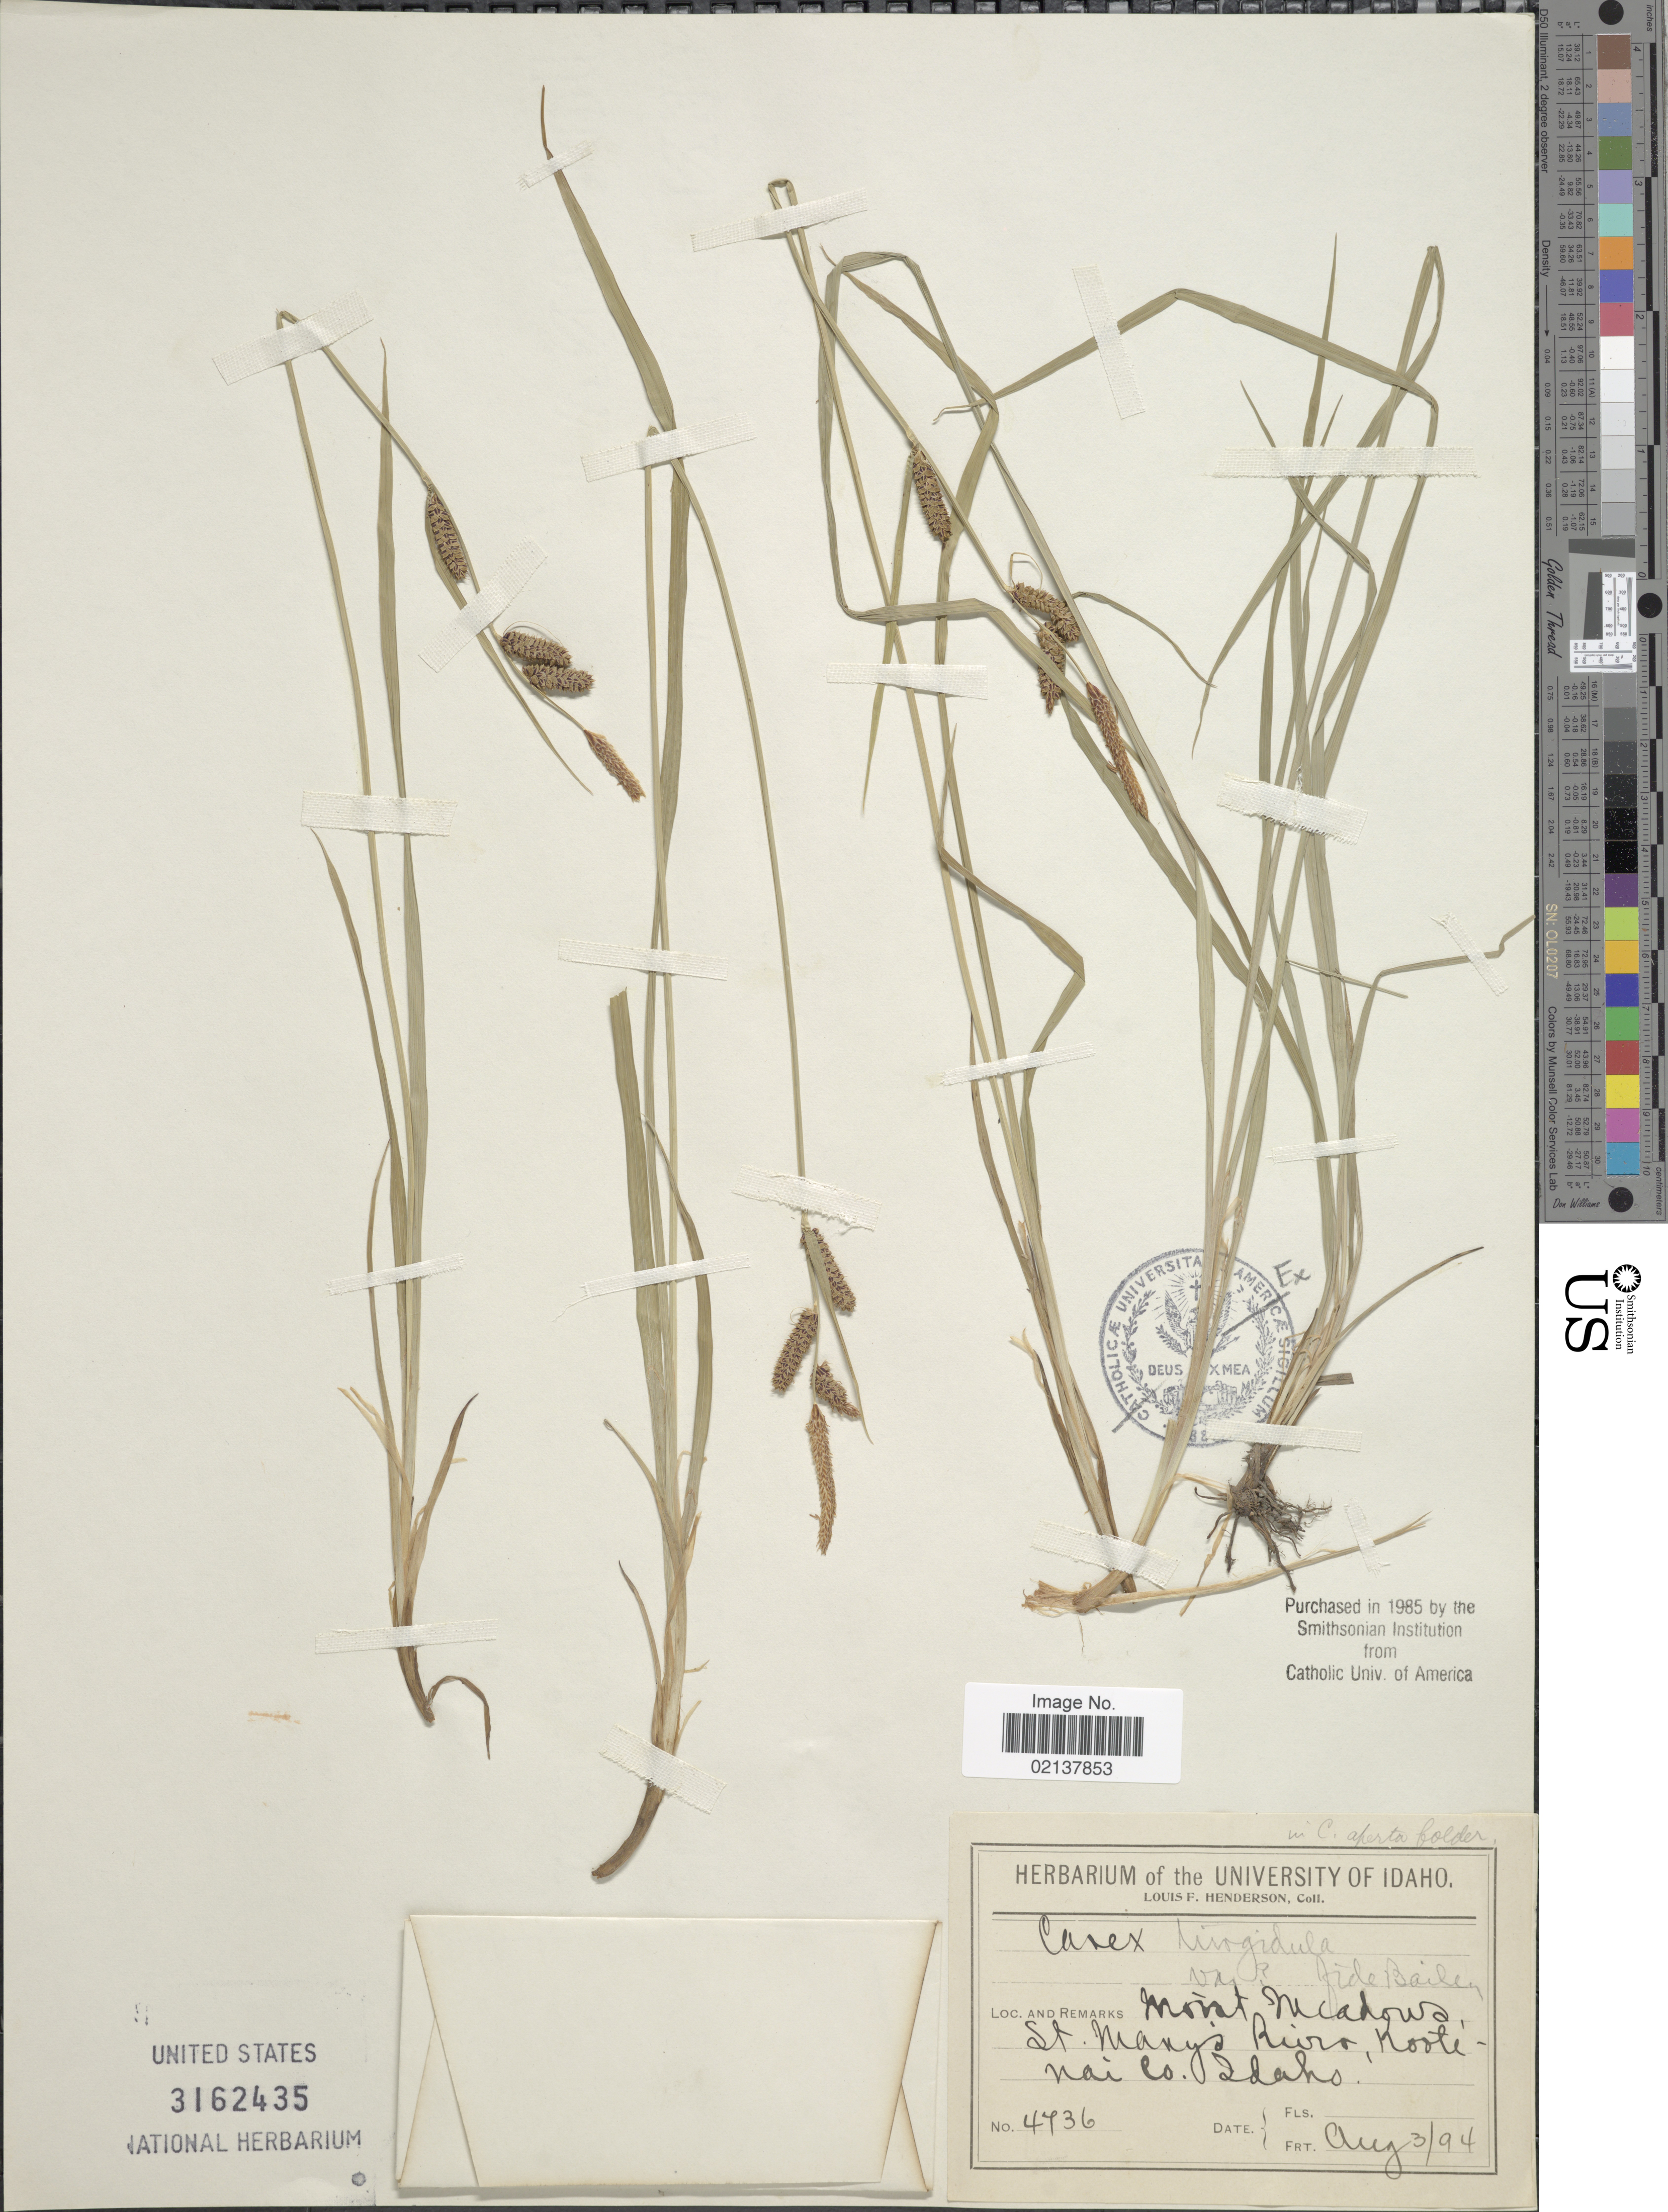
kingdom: Plantae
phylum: Tracheophyta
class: Liliopsida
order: Poales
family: Cyperaceae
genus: Carex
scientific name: Carex aperta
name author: Boott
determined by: Strong, Mark T., (BOT), Smithsonian Institution - National Museum of Natural History (UNITED STATES)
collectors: L. Henderson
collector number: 4736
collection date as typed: Transcribed d/m/y: 3/8/94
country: United States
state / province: Idaho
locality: Moist meadows, St Mary's River, Kootenai Co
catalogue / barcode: US 3162435